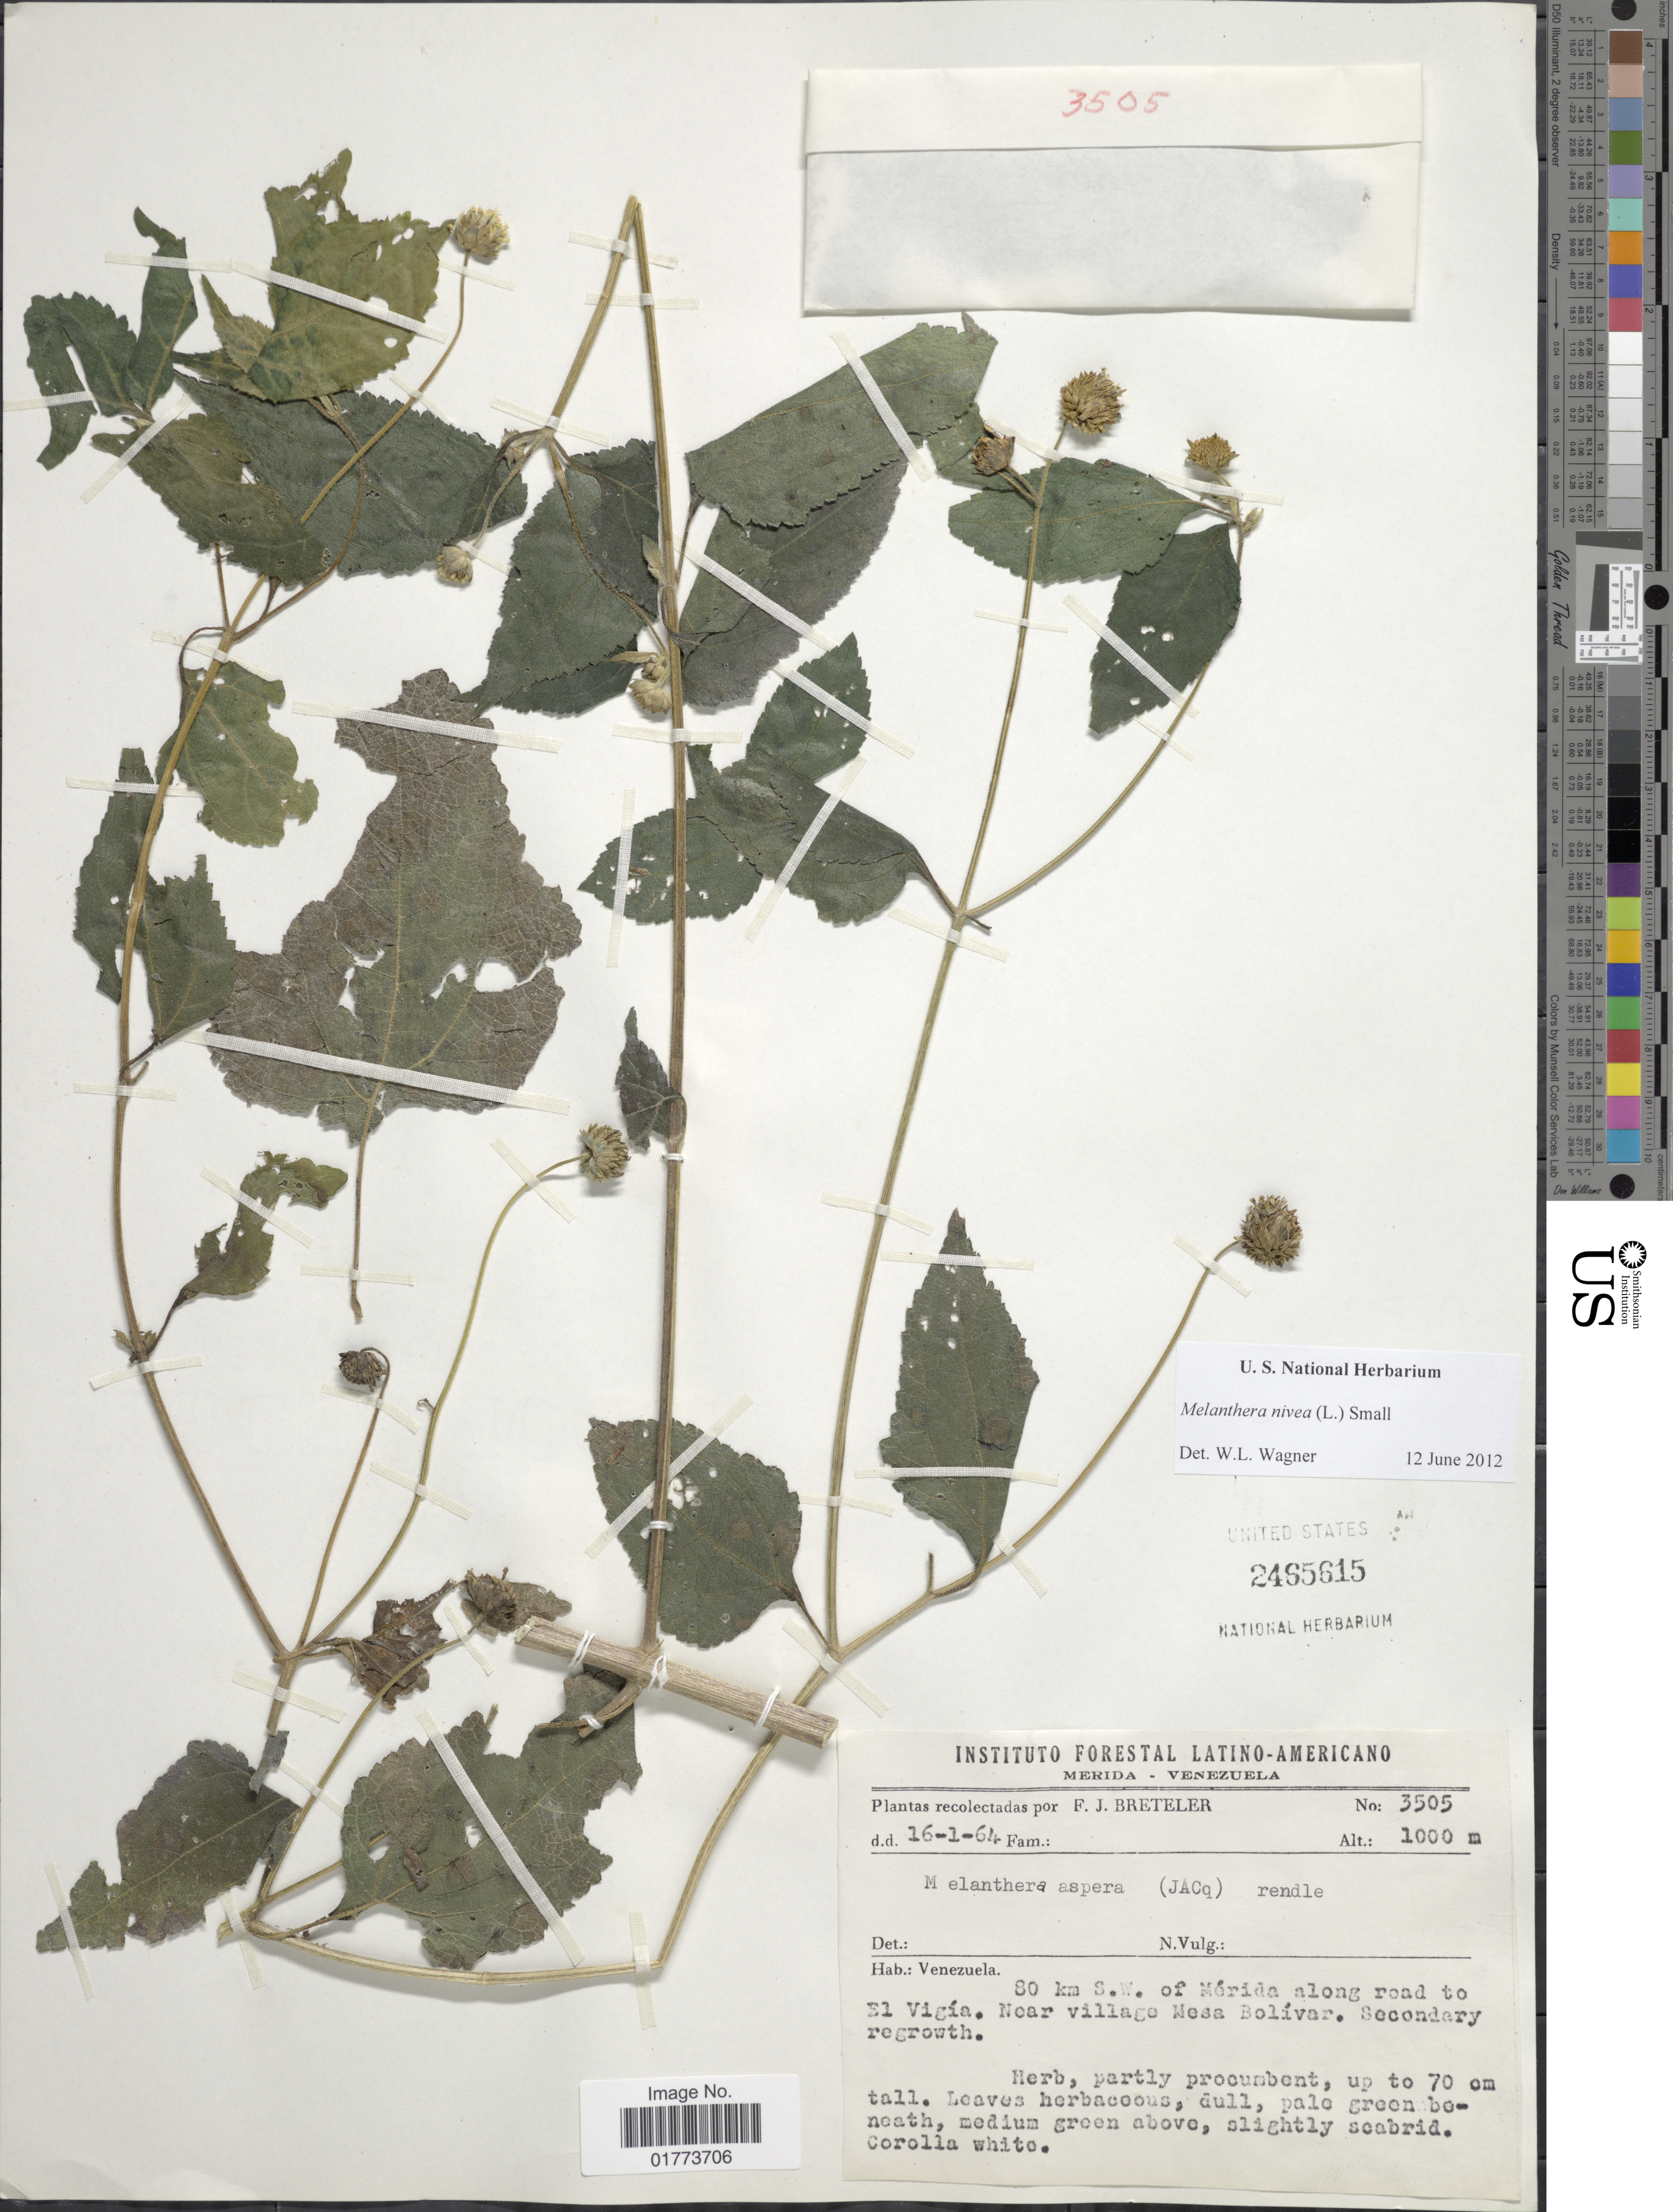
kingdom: Plantae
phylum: Tracheophyta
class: Magnoliopsida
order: Asterales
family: Asteraceae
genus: Melanthera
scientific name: Melanthera nivea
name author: (L.) Small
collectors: F. J. Breteler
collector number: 3505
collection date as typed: Transcribed d/m/y: 16/1/64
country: Venezuela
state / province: Mérida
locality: Merida, 80 km S. W. of Merida along road to El Vigia. Near village Mesa Bolivar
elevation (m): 1000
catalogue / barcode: US 2465615